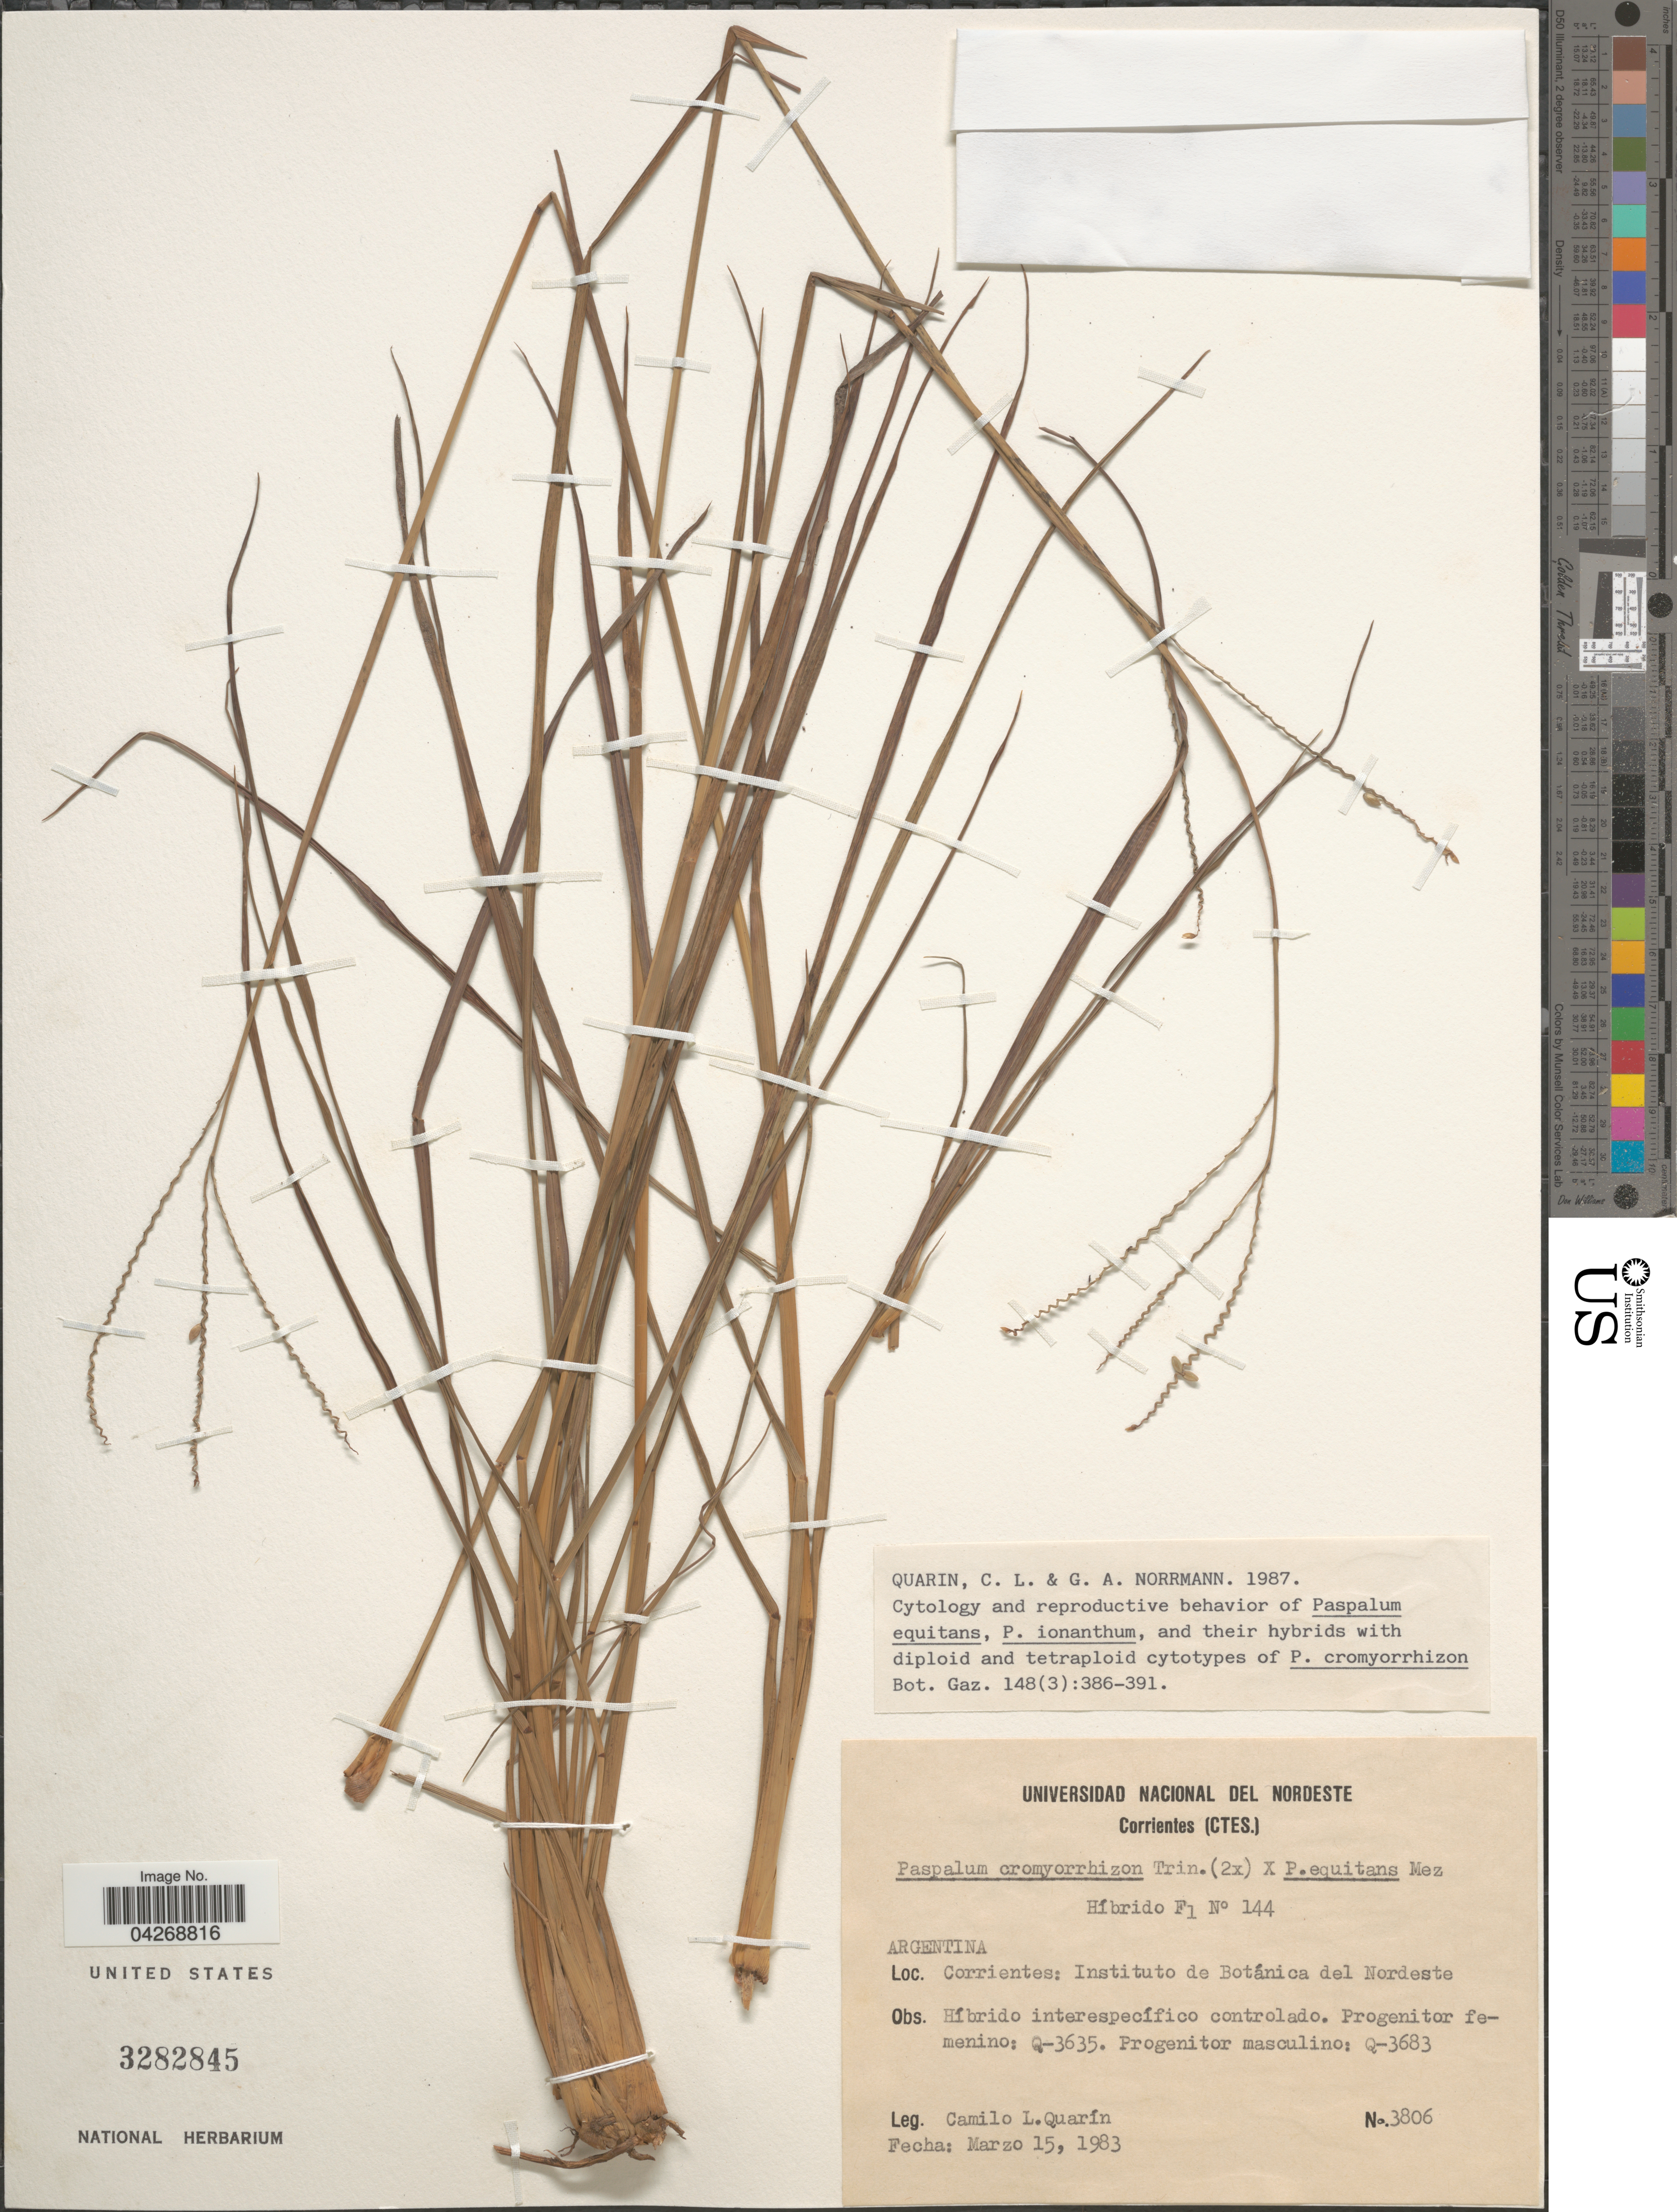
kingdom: Plantae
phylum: Tracheophyta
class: Liliopsida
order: Poales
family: Poaceae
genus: Paspalum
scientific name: Paspalum cromyorhizon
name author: Trin. ex Döll in Mart.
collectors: C. Quarin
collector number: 3806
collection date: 1983-03-15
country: Argentina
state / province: Corrientes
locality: Corrientes: Instituto de Botánica del Nordeste.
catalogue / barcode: US 3282845